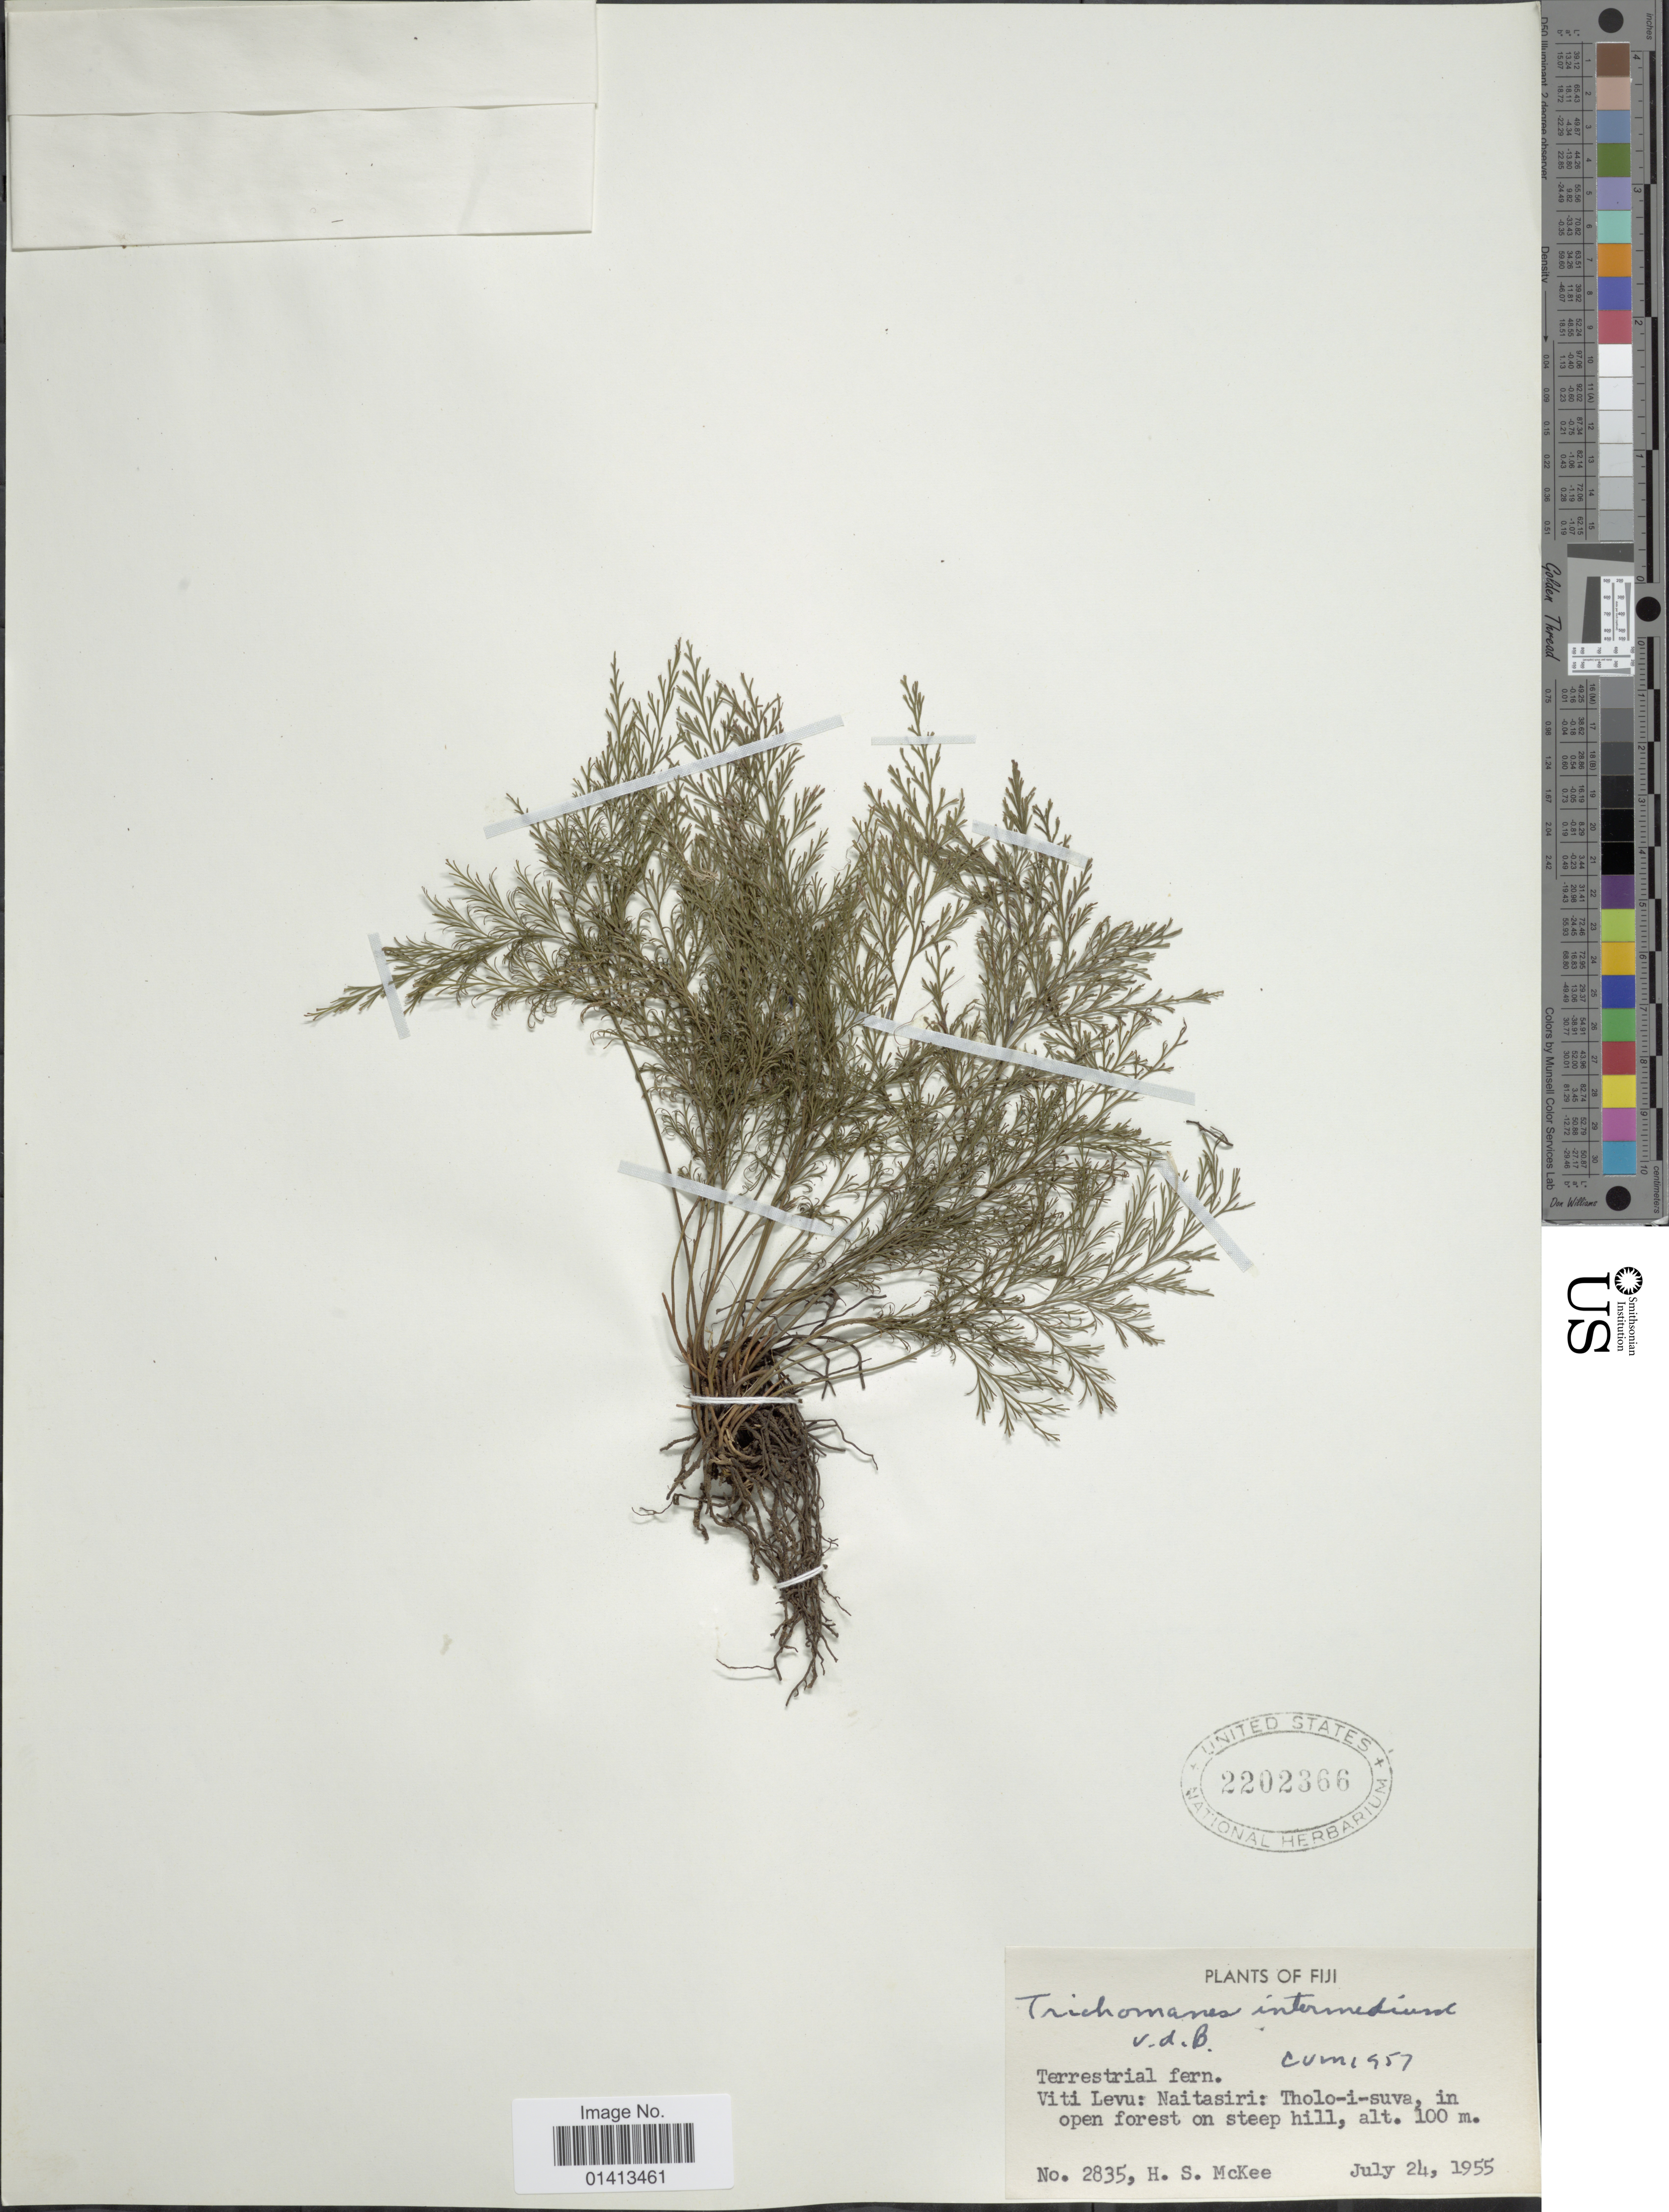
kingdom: Plantae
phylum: Tracheophyta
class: Polypodiopsida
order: Hymenophyllales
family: Hymenophyllaceae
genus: Crepidomanes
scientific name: Crepidomanes intermedium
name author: (Bosch) Ebihara & K. Iwats.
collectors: H. S. McKee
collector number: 2835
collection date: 1955-07-24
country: Fiji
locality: Viti Levu: Naitasiri: Tholo-i-suva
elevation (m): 100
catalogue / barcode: US 2202366